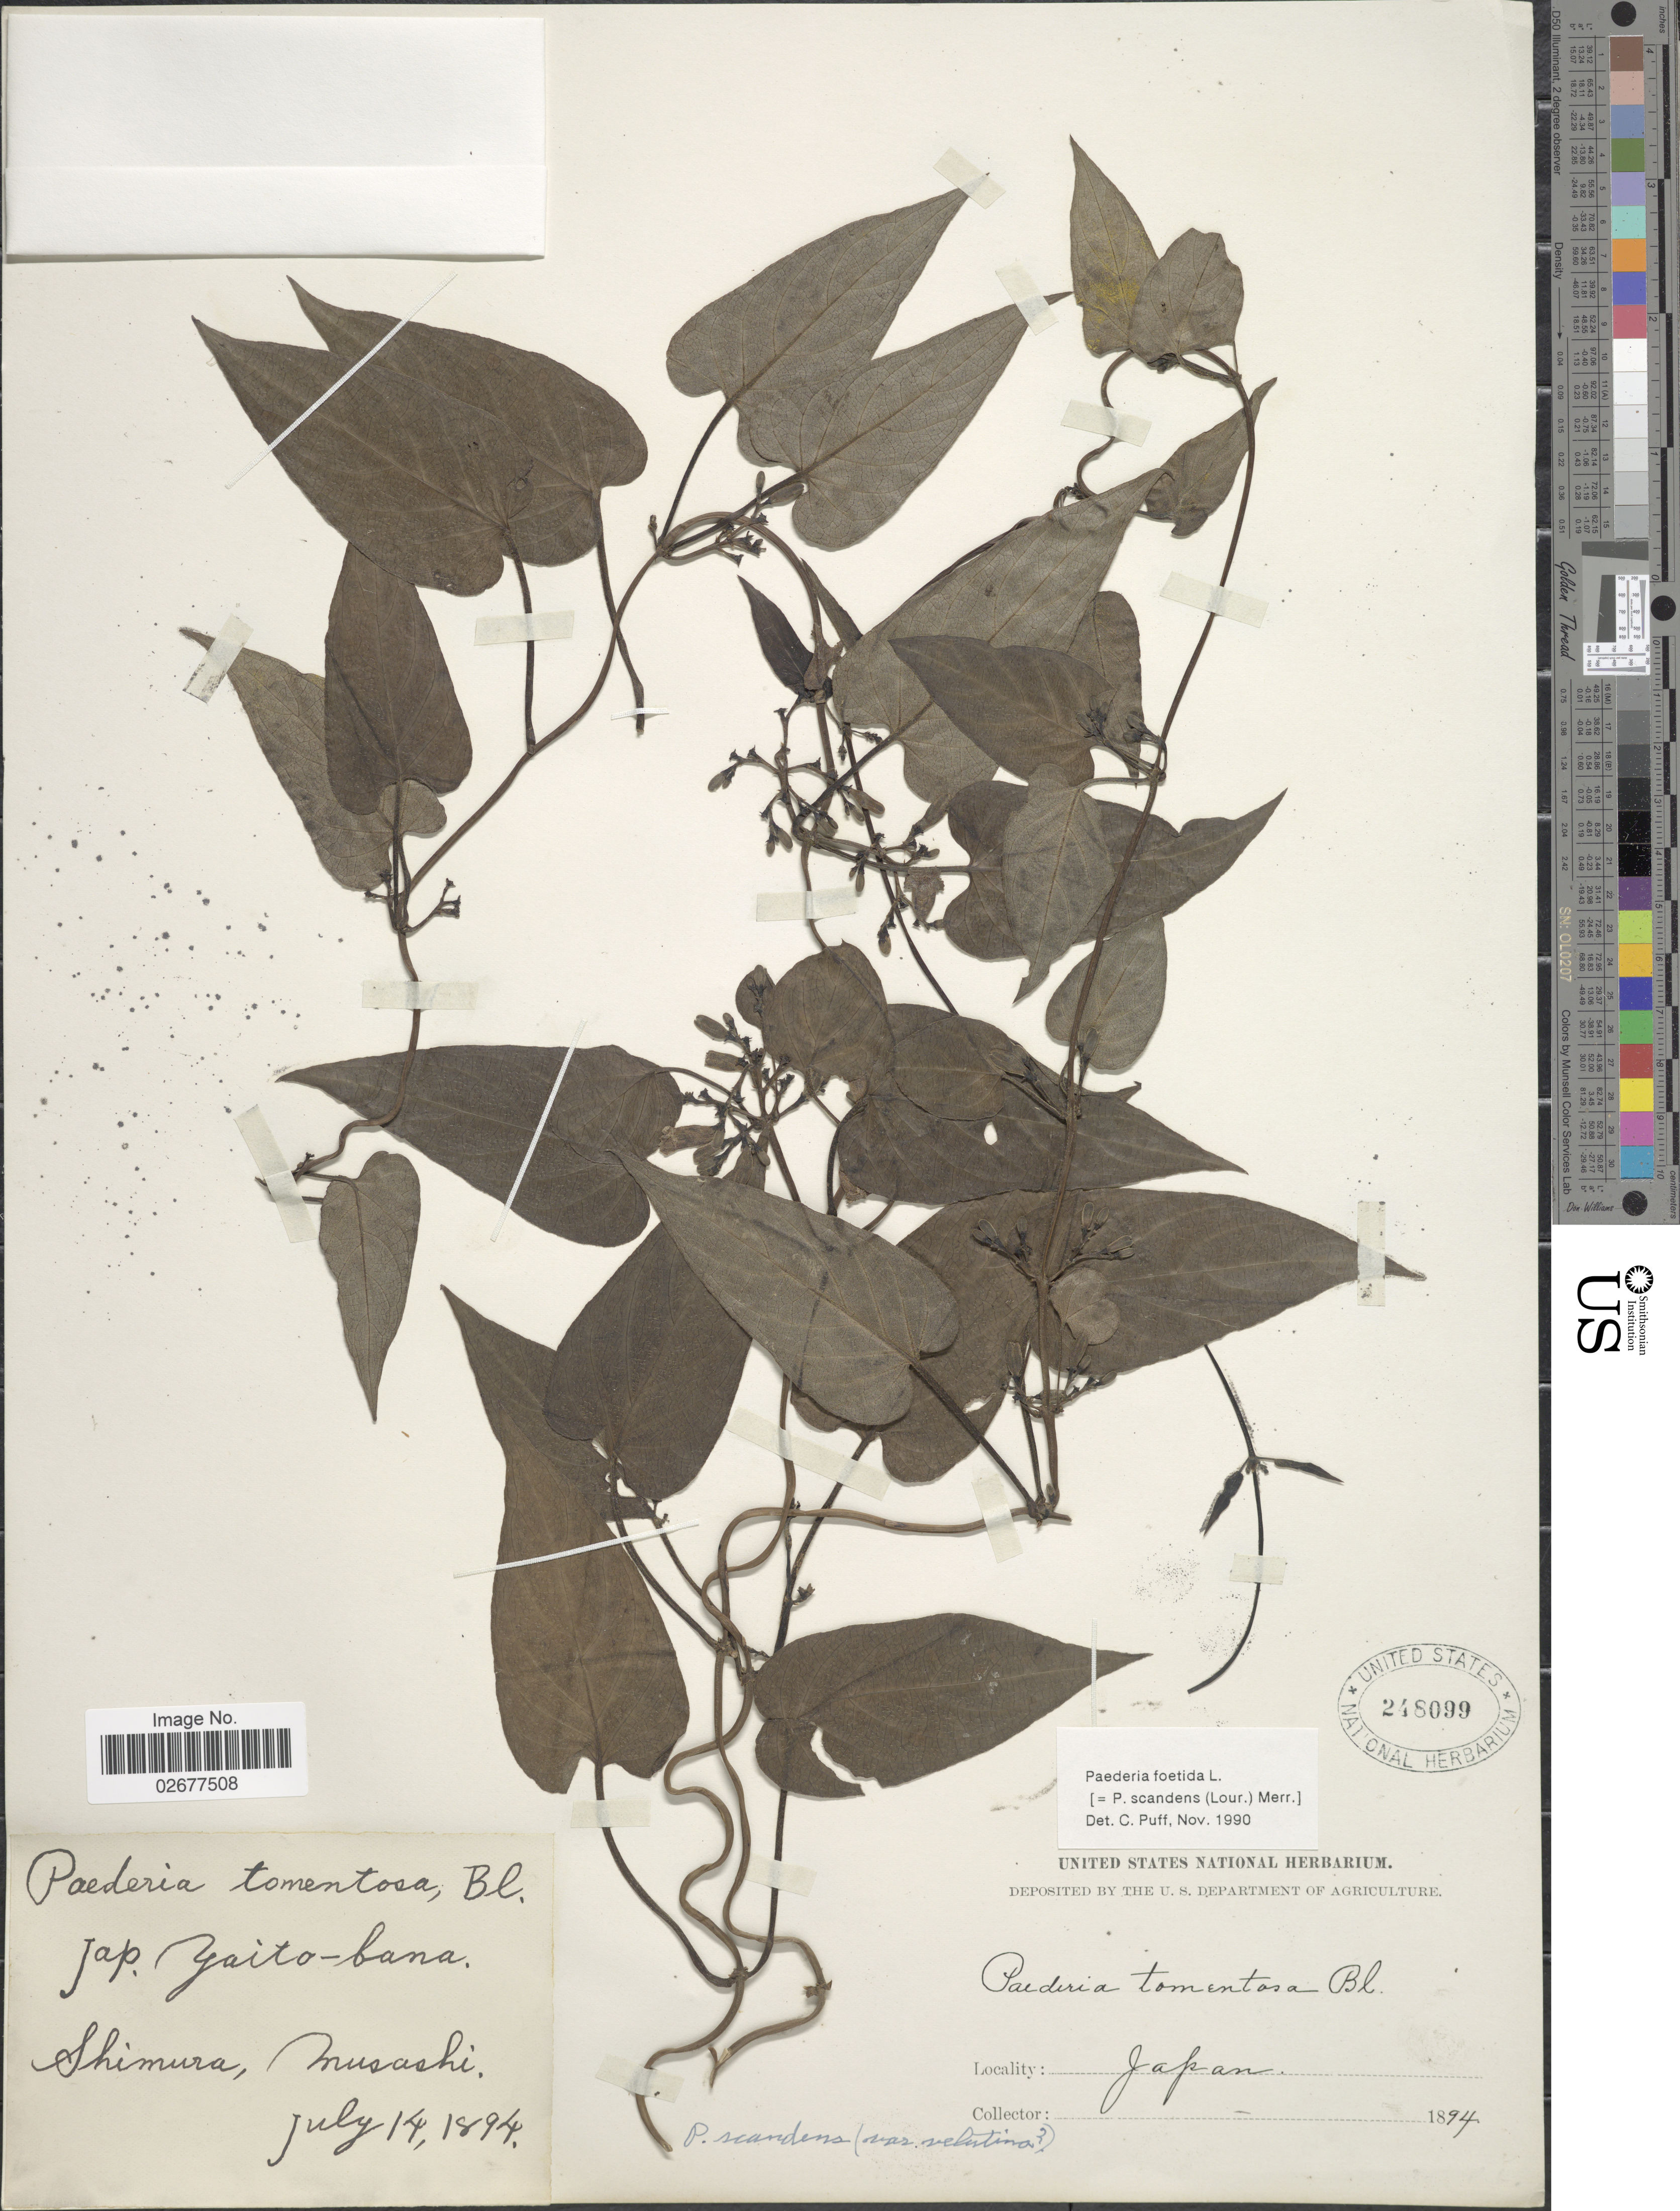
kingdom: Plantae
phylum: Tracheophyta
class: Magnoliopsida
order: Gentianales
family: Rubiaceae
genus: Paederia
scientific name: Paederia foetida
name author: L.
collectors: ex herb. United States National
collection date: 1894-07-14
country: Japan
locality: Shimura, Musashi.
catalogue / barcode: US 248099